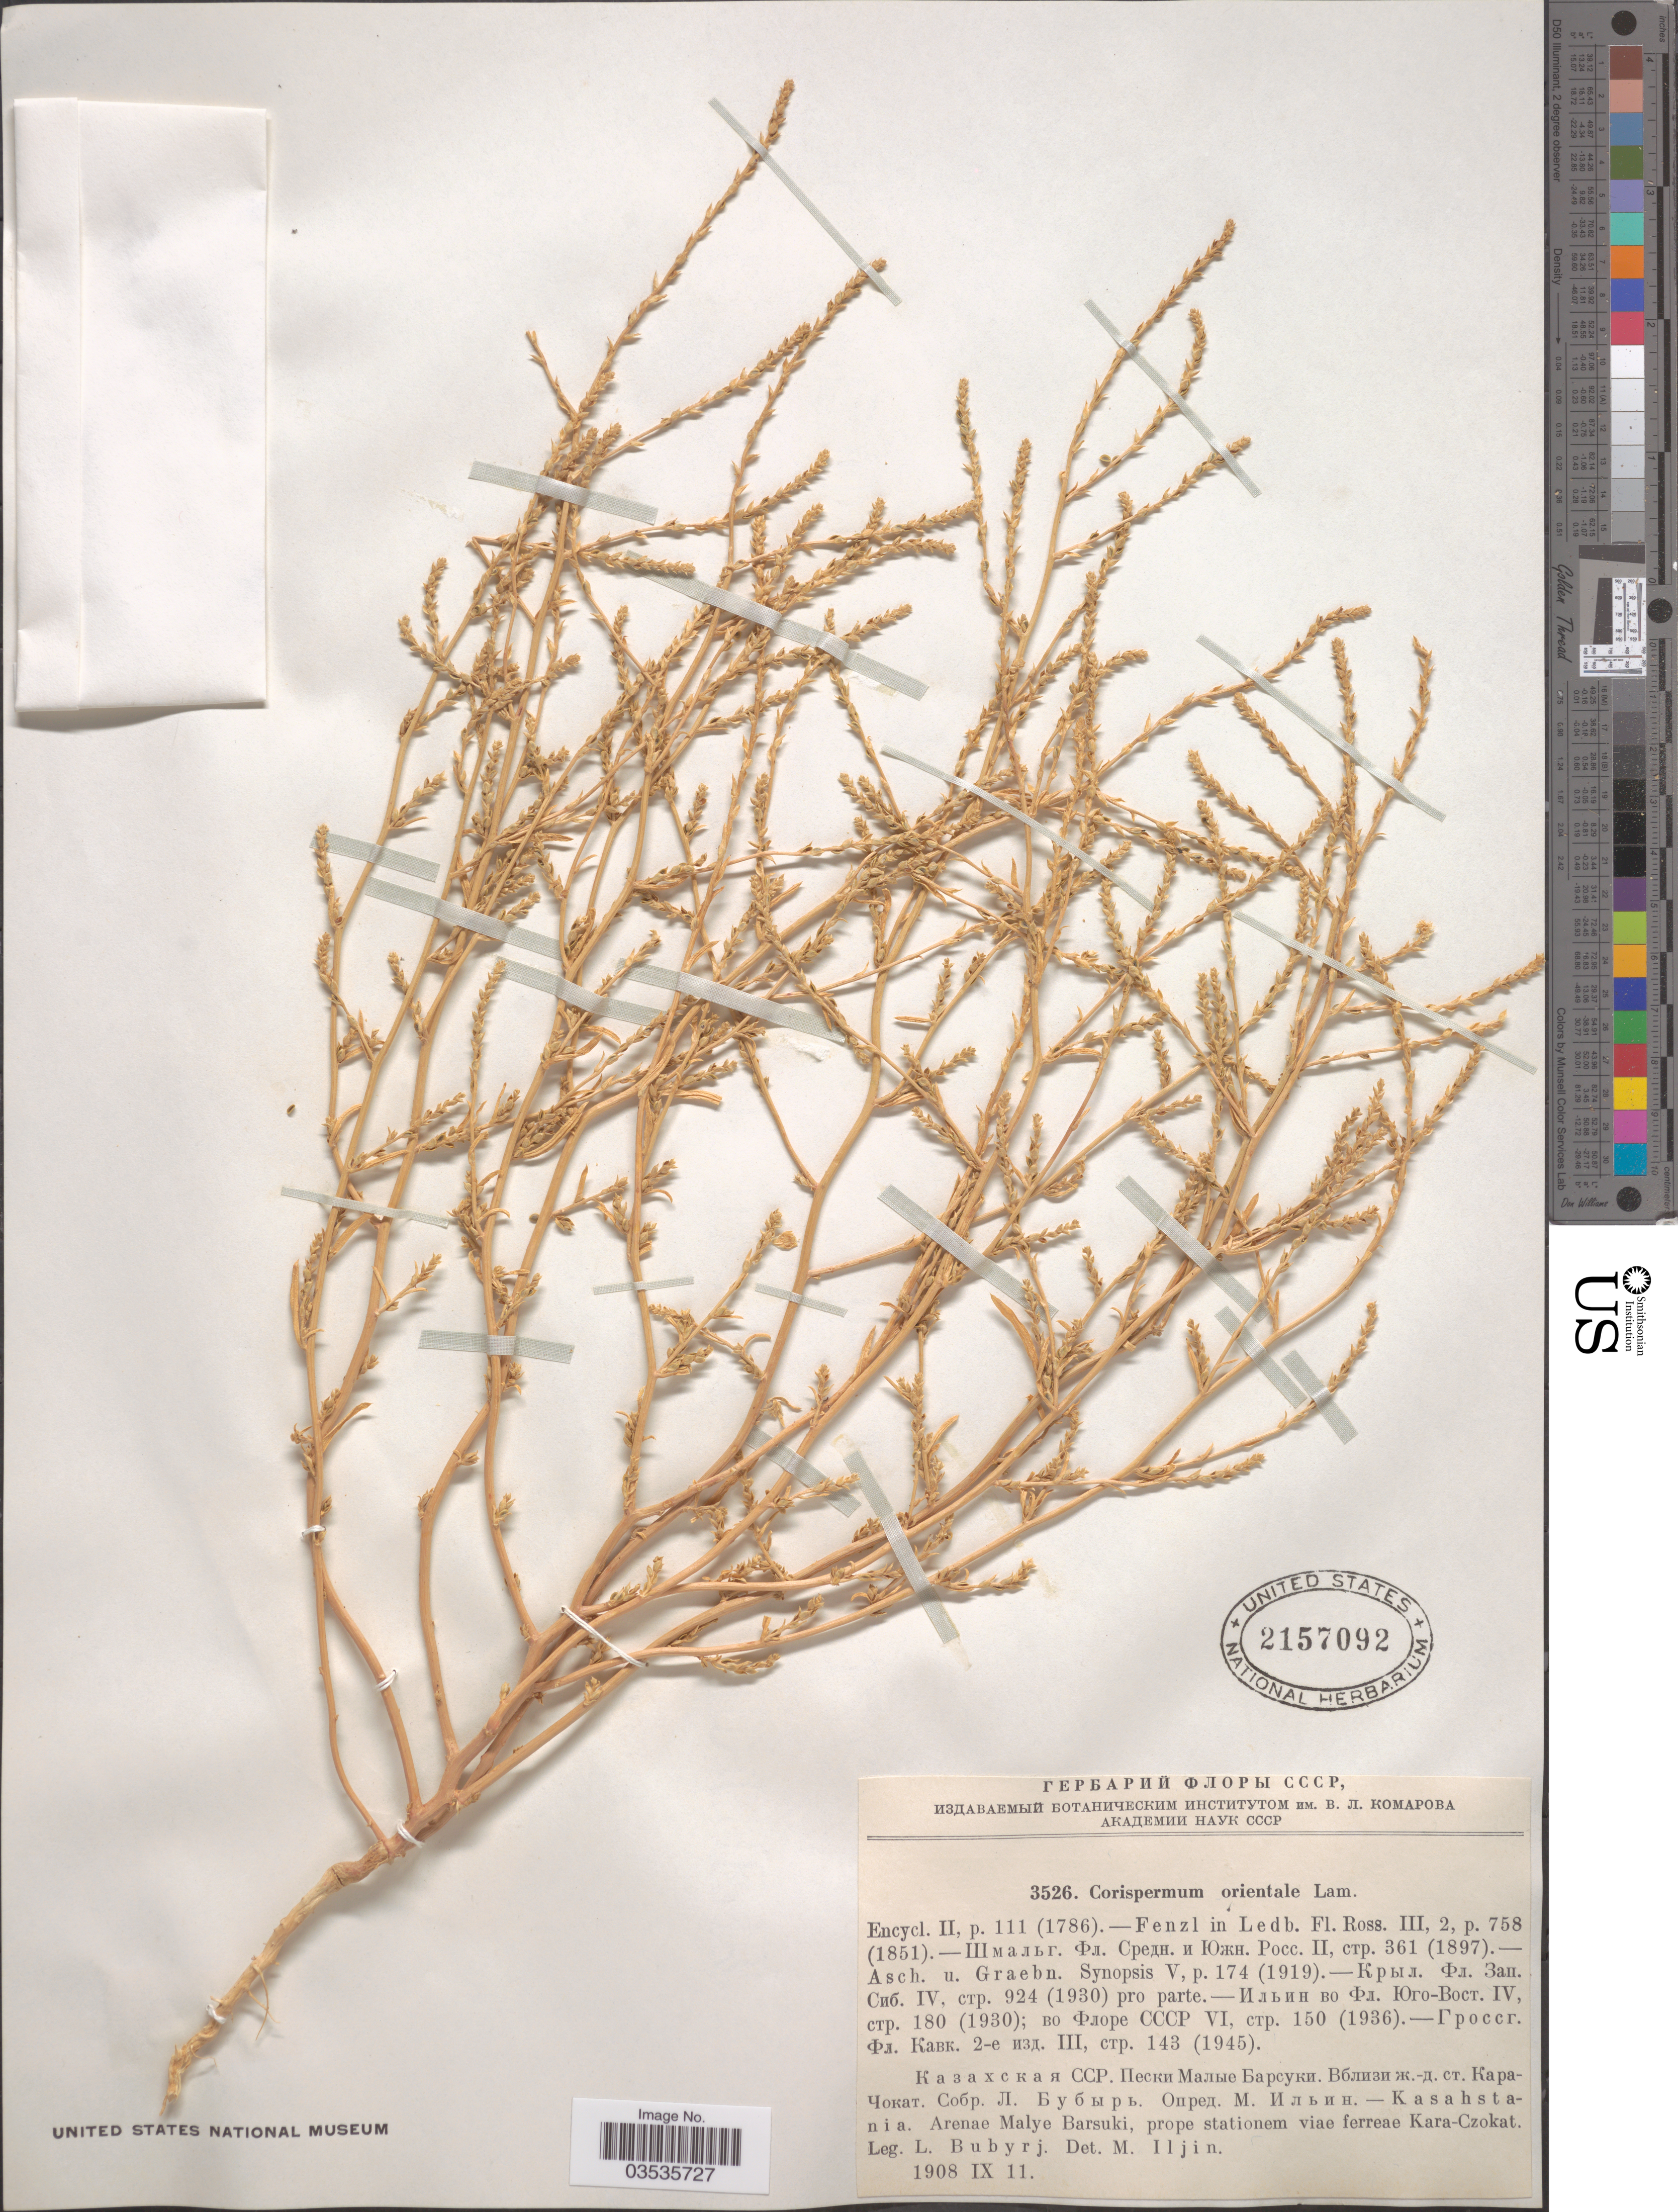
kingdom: Plantae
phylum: Tracheophyta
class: Magnoliopsida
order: Caryophyllales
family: Amaranthaceae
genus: Corispermum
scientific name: Corispermum orientale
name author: Lam.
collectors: L. Bubyrj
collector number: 3526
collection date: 1908-09-11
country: Kazakhstan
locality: Kasahstania. Arenae Malye Barsuki, prope stationem viae ferreae Kara-Czokat.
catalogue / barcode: US 2157092